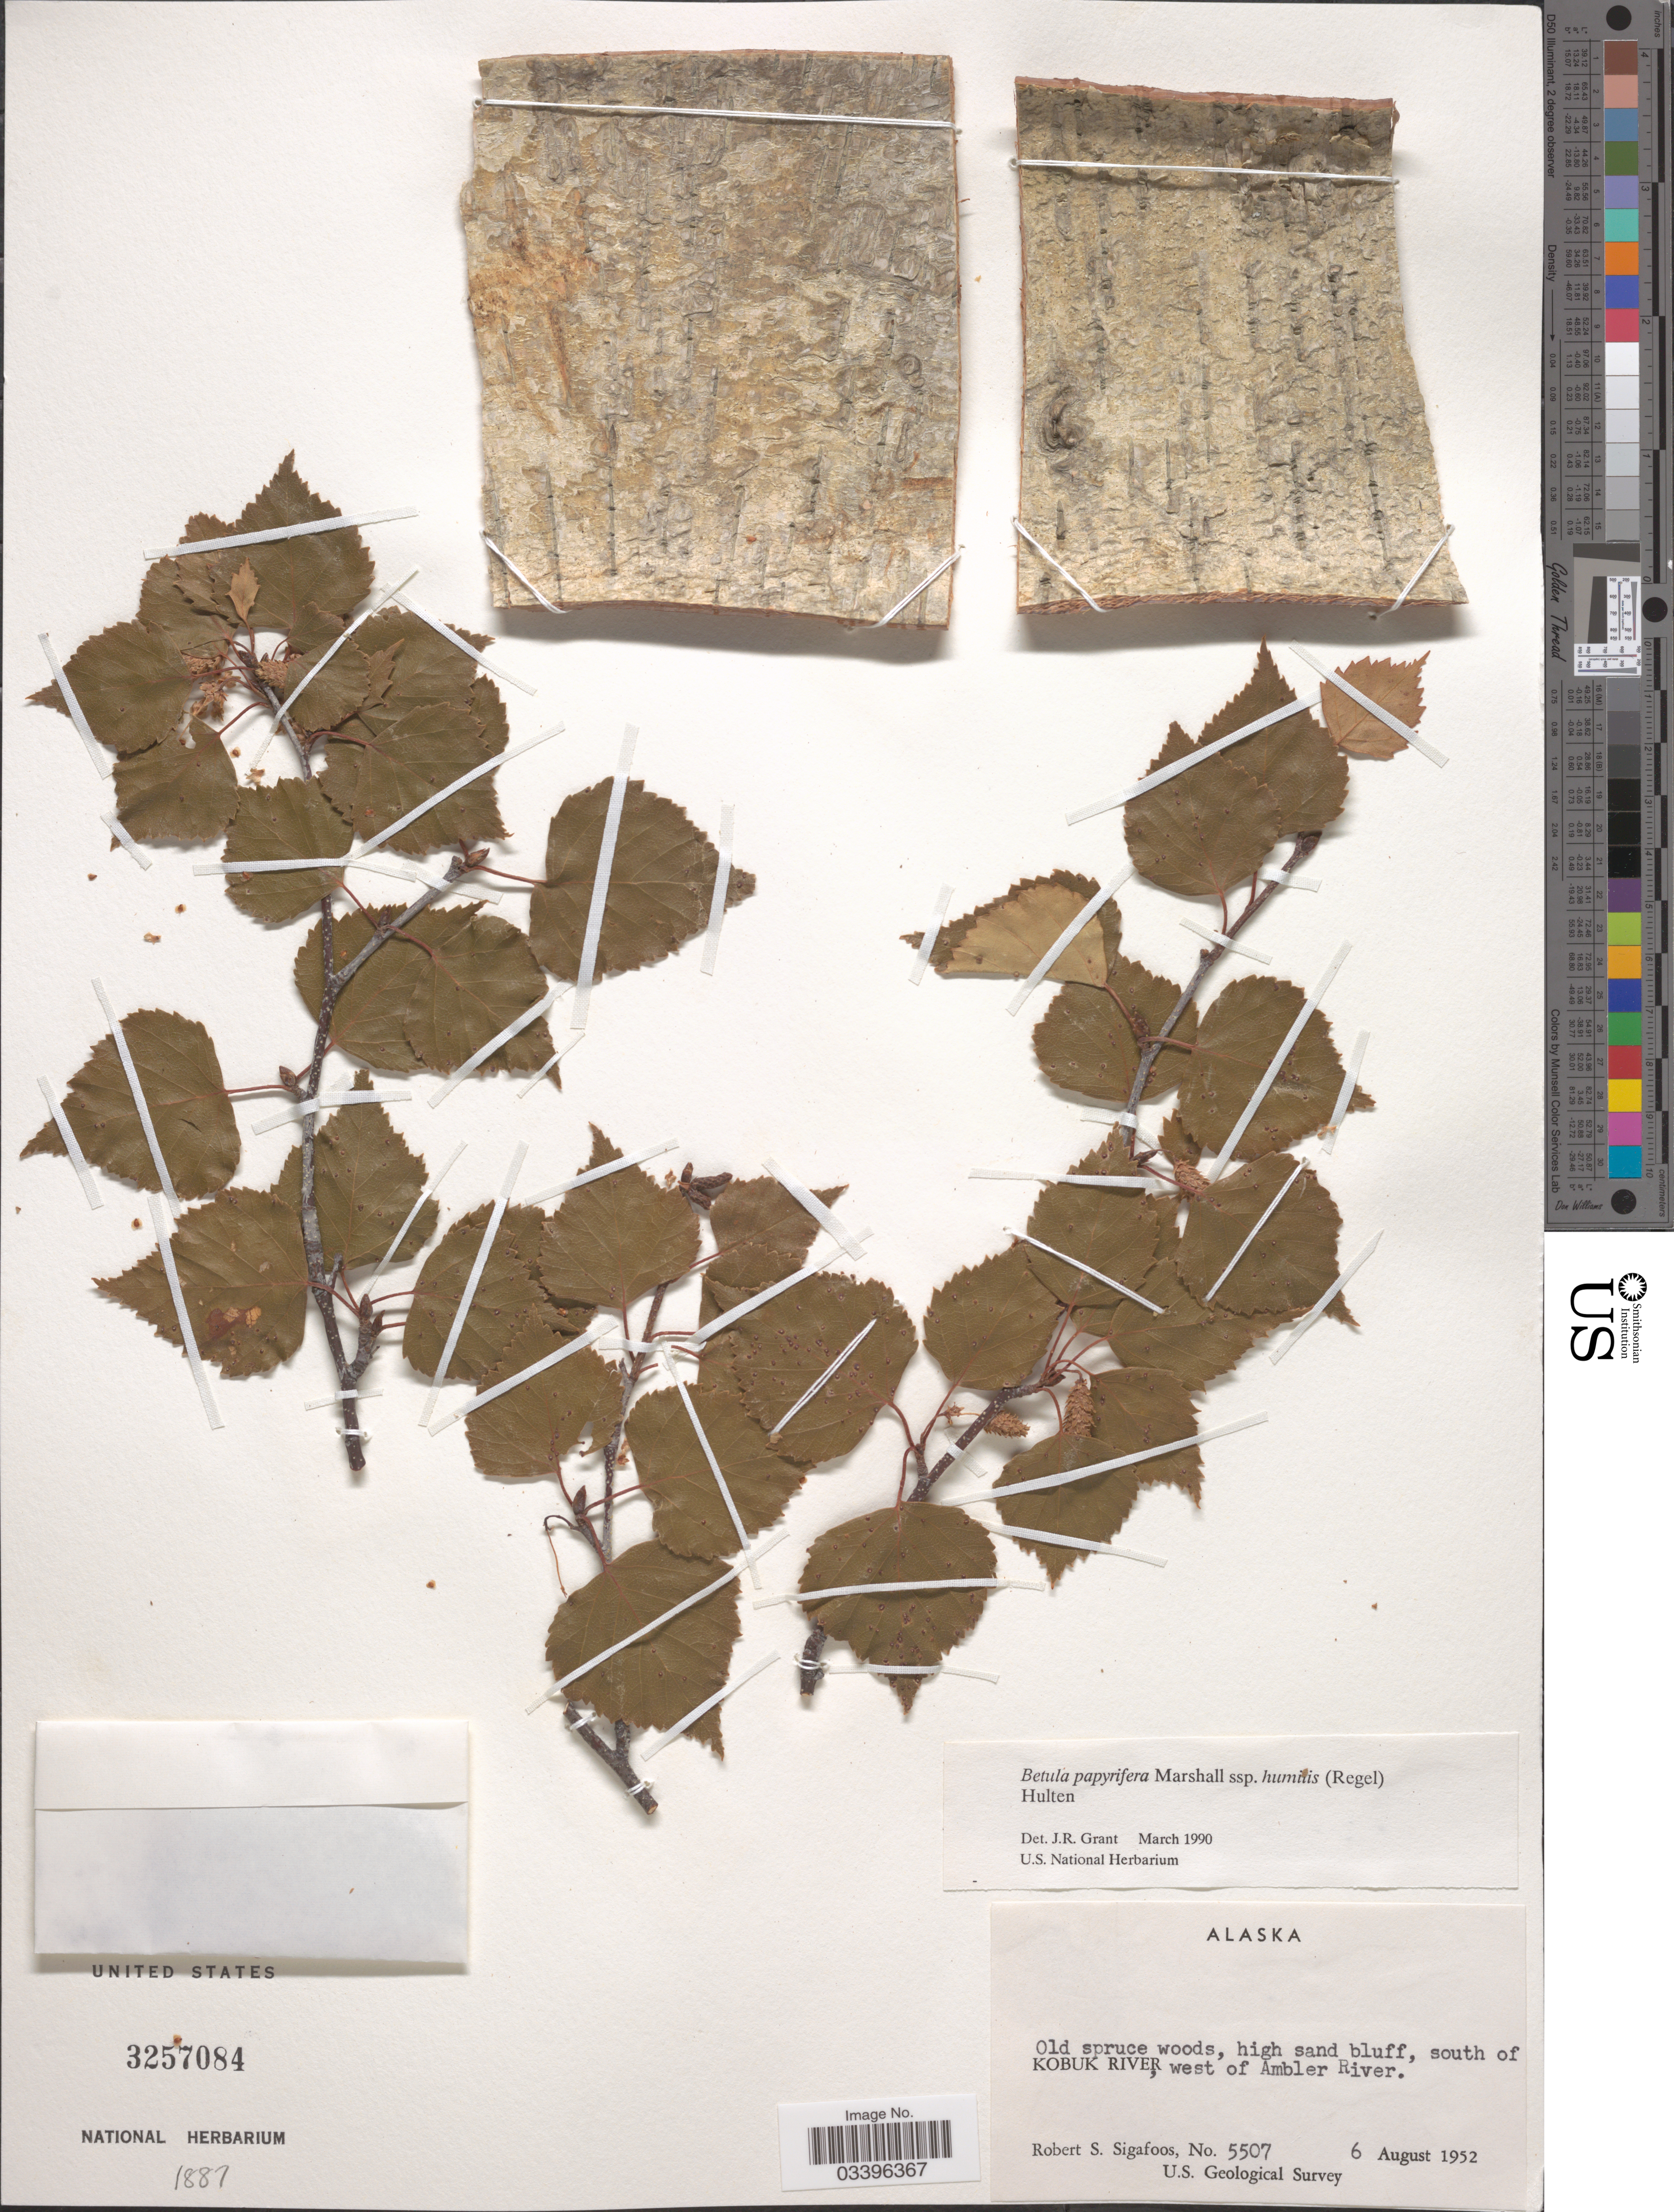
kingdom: Plantae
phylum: Tracheophyta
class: Magnoliopsida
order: Fagales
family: Betulaceae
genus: Betula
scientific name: Betula papyrifera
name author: Marshall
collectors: R. Sigafoos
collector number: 5507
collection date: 1952-08-06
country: United States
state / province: Alaska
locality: South of Kobuk River, west of Ambler River.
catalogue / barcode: US 3257084